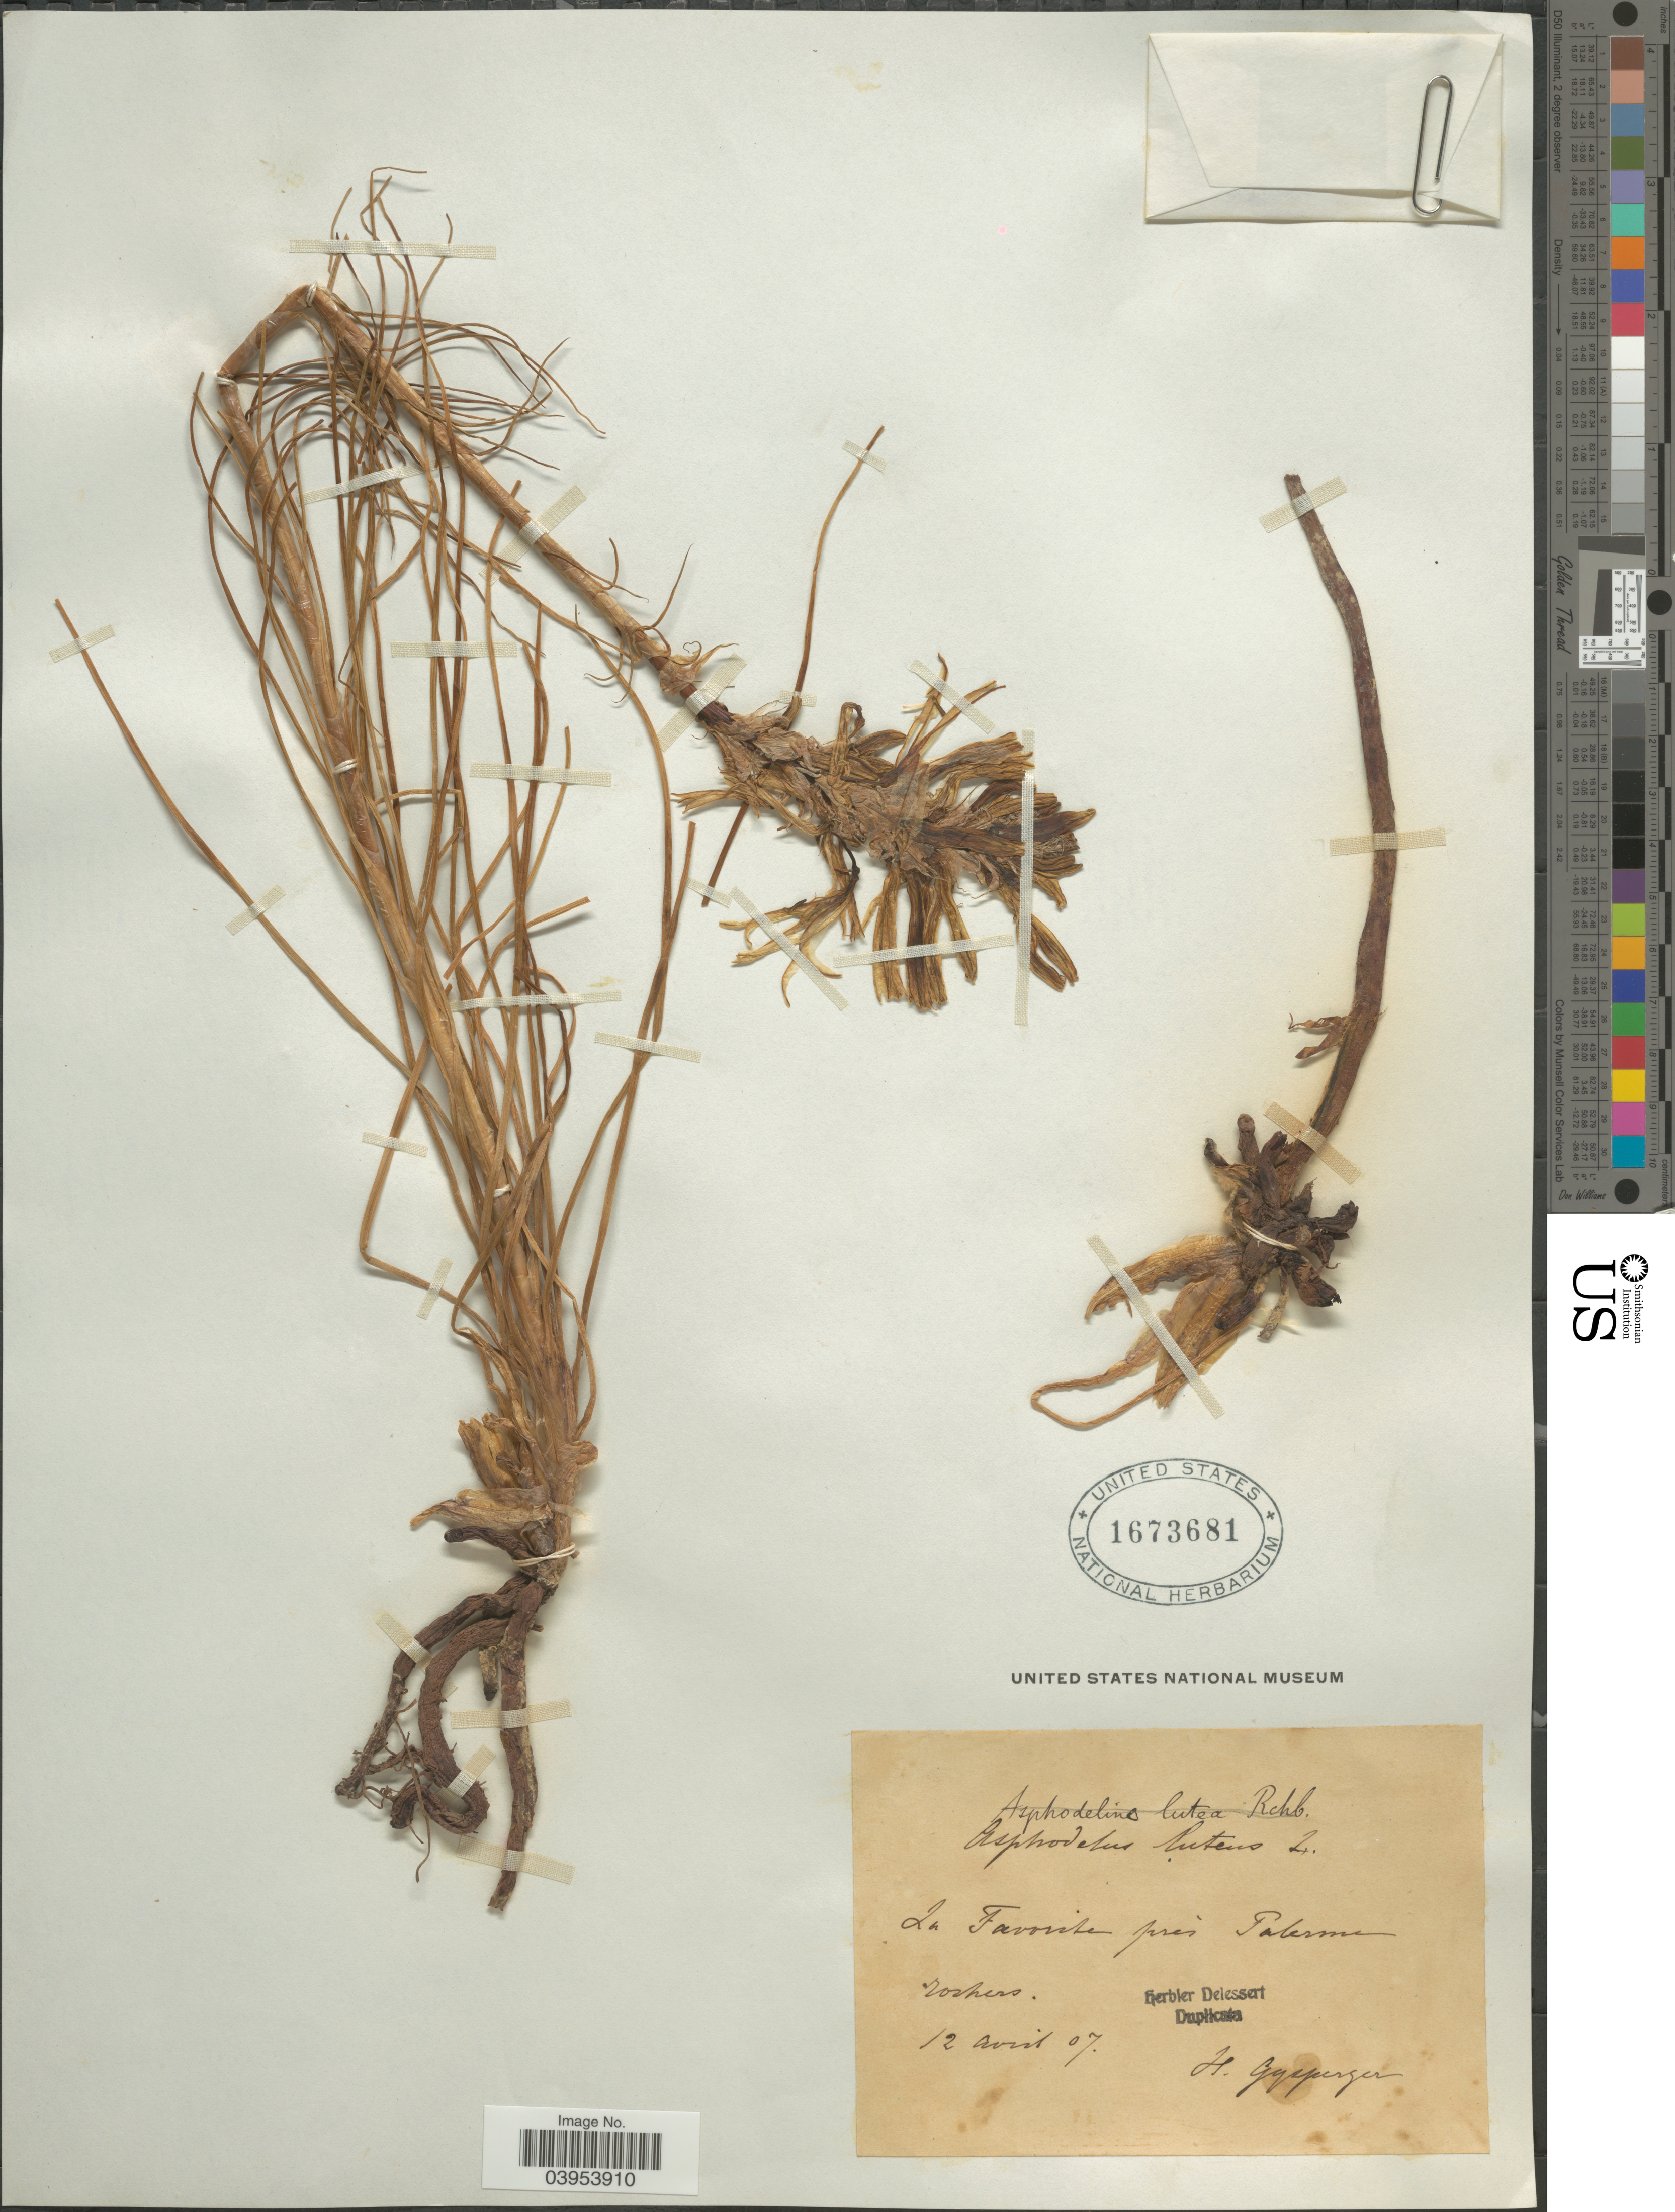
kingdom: Plantae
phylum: Tracheophyta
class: Liliopsida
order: Asparagales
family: Asphodelaceae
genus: Asphodeline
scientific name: Asphodeline lutea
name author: Rchb.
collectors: H. Gysperger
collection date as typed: Transcribed d/m/y: 12/4/7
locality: La Favorite près Palerme.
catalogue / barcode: US 1673681